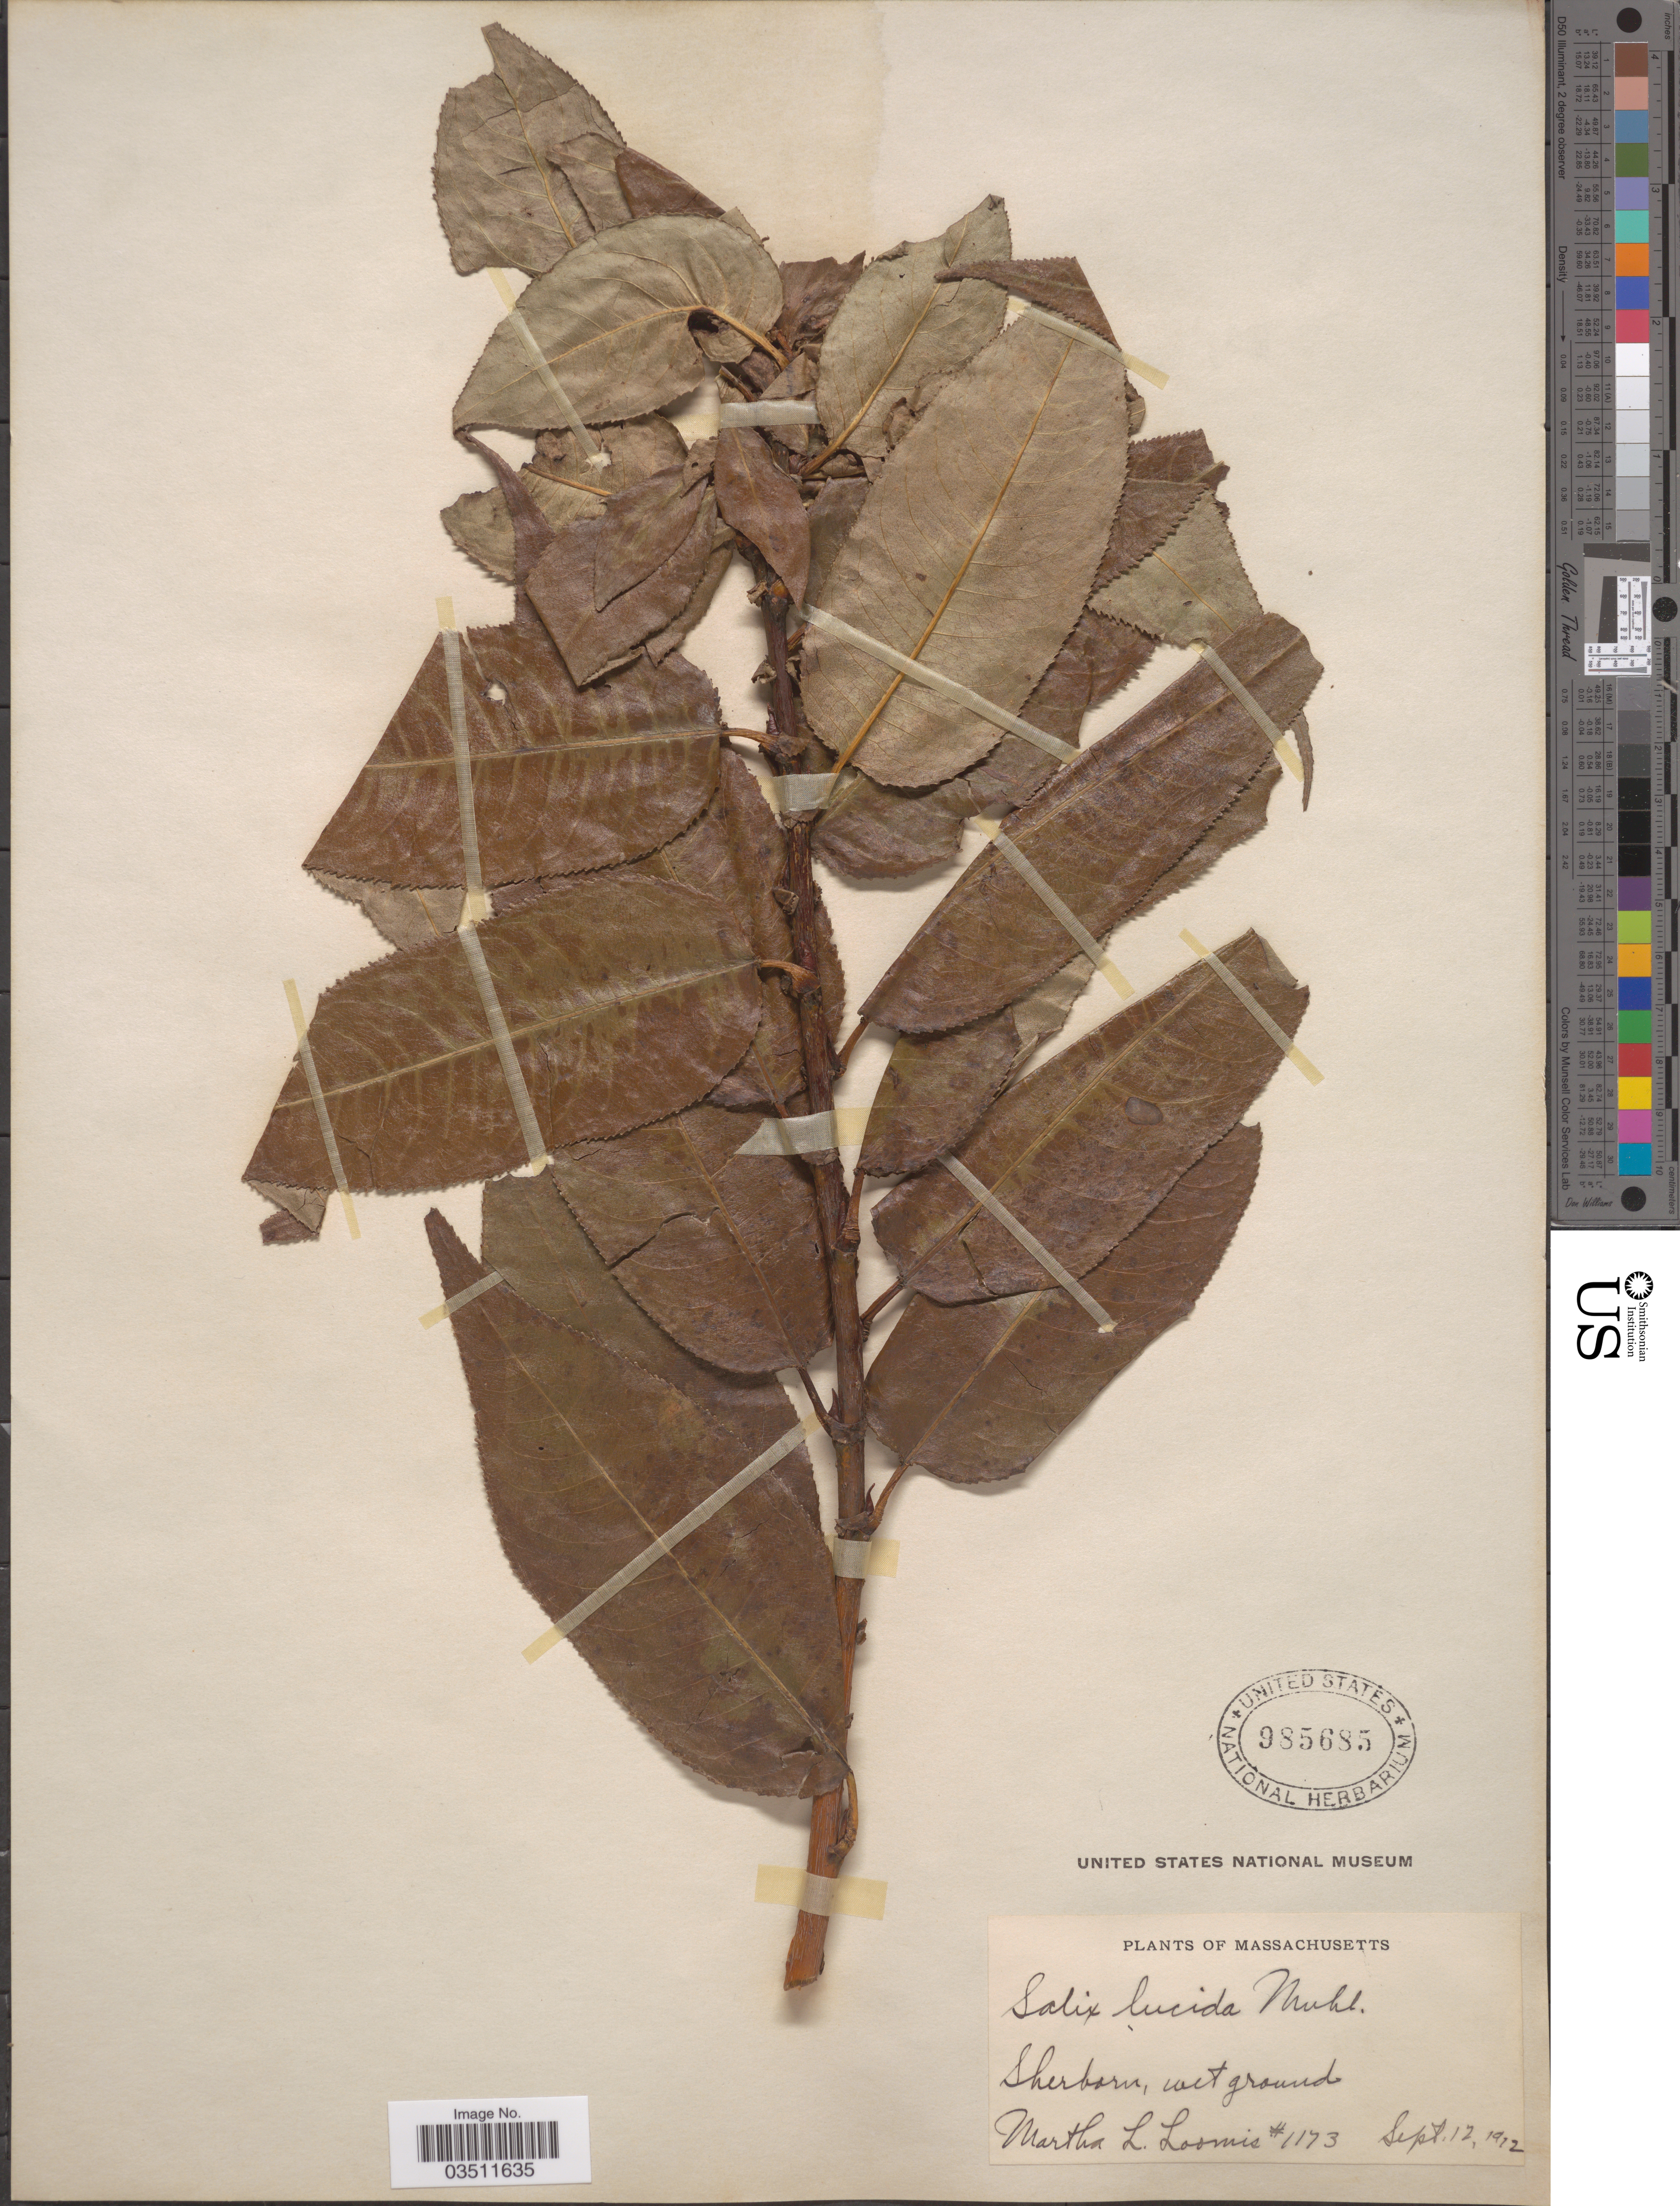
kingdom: Plantae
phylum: Tracheophyta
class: Magnoliopsida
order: Malpighiales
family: Salicaceae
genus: Salix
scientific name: Salix lucida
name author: Muhl.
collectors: M. L. Loomis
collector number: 1173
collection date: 1912-09-12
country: United States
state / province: Massachusetts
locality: Sherborn.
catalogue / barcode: US 985685